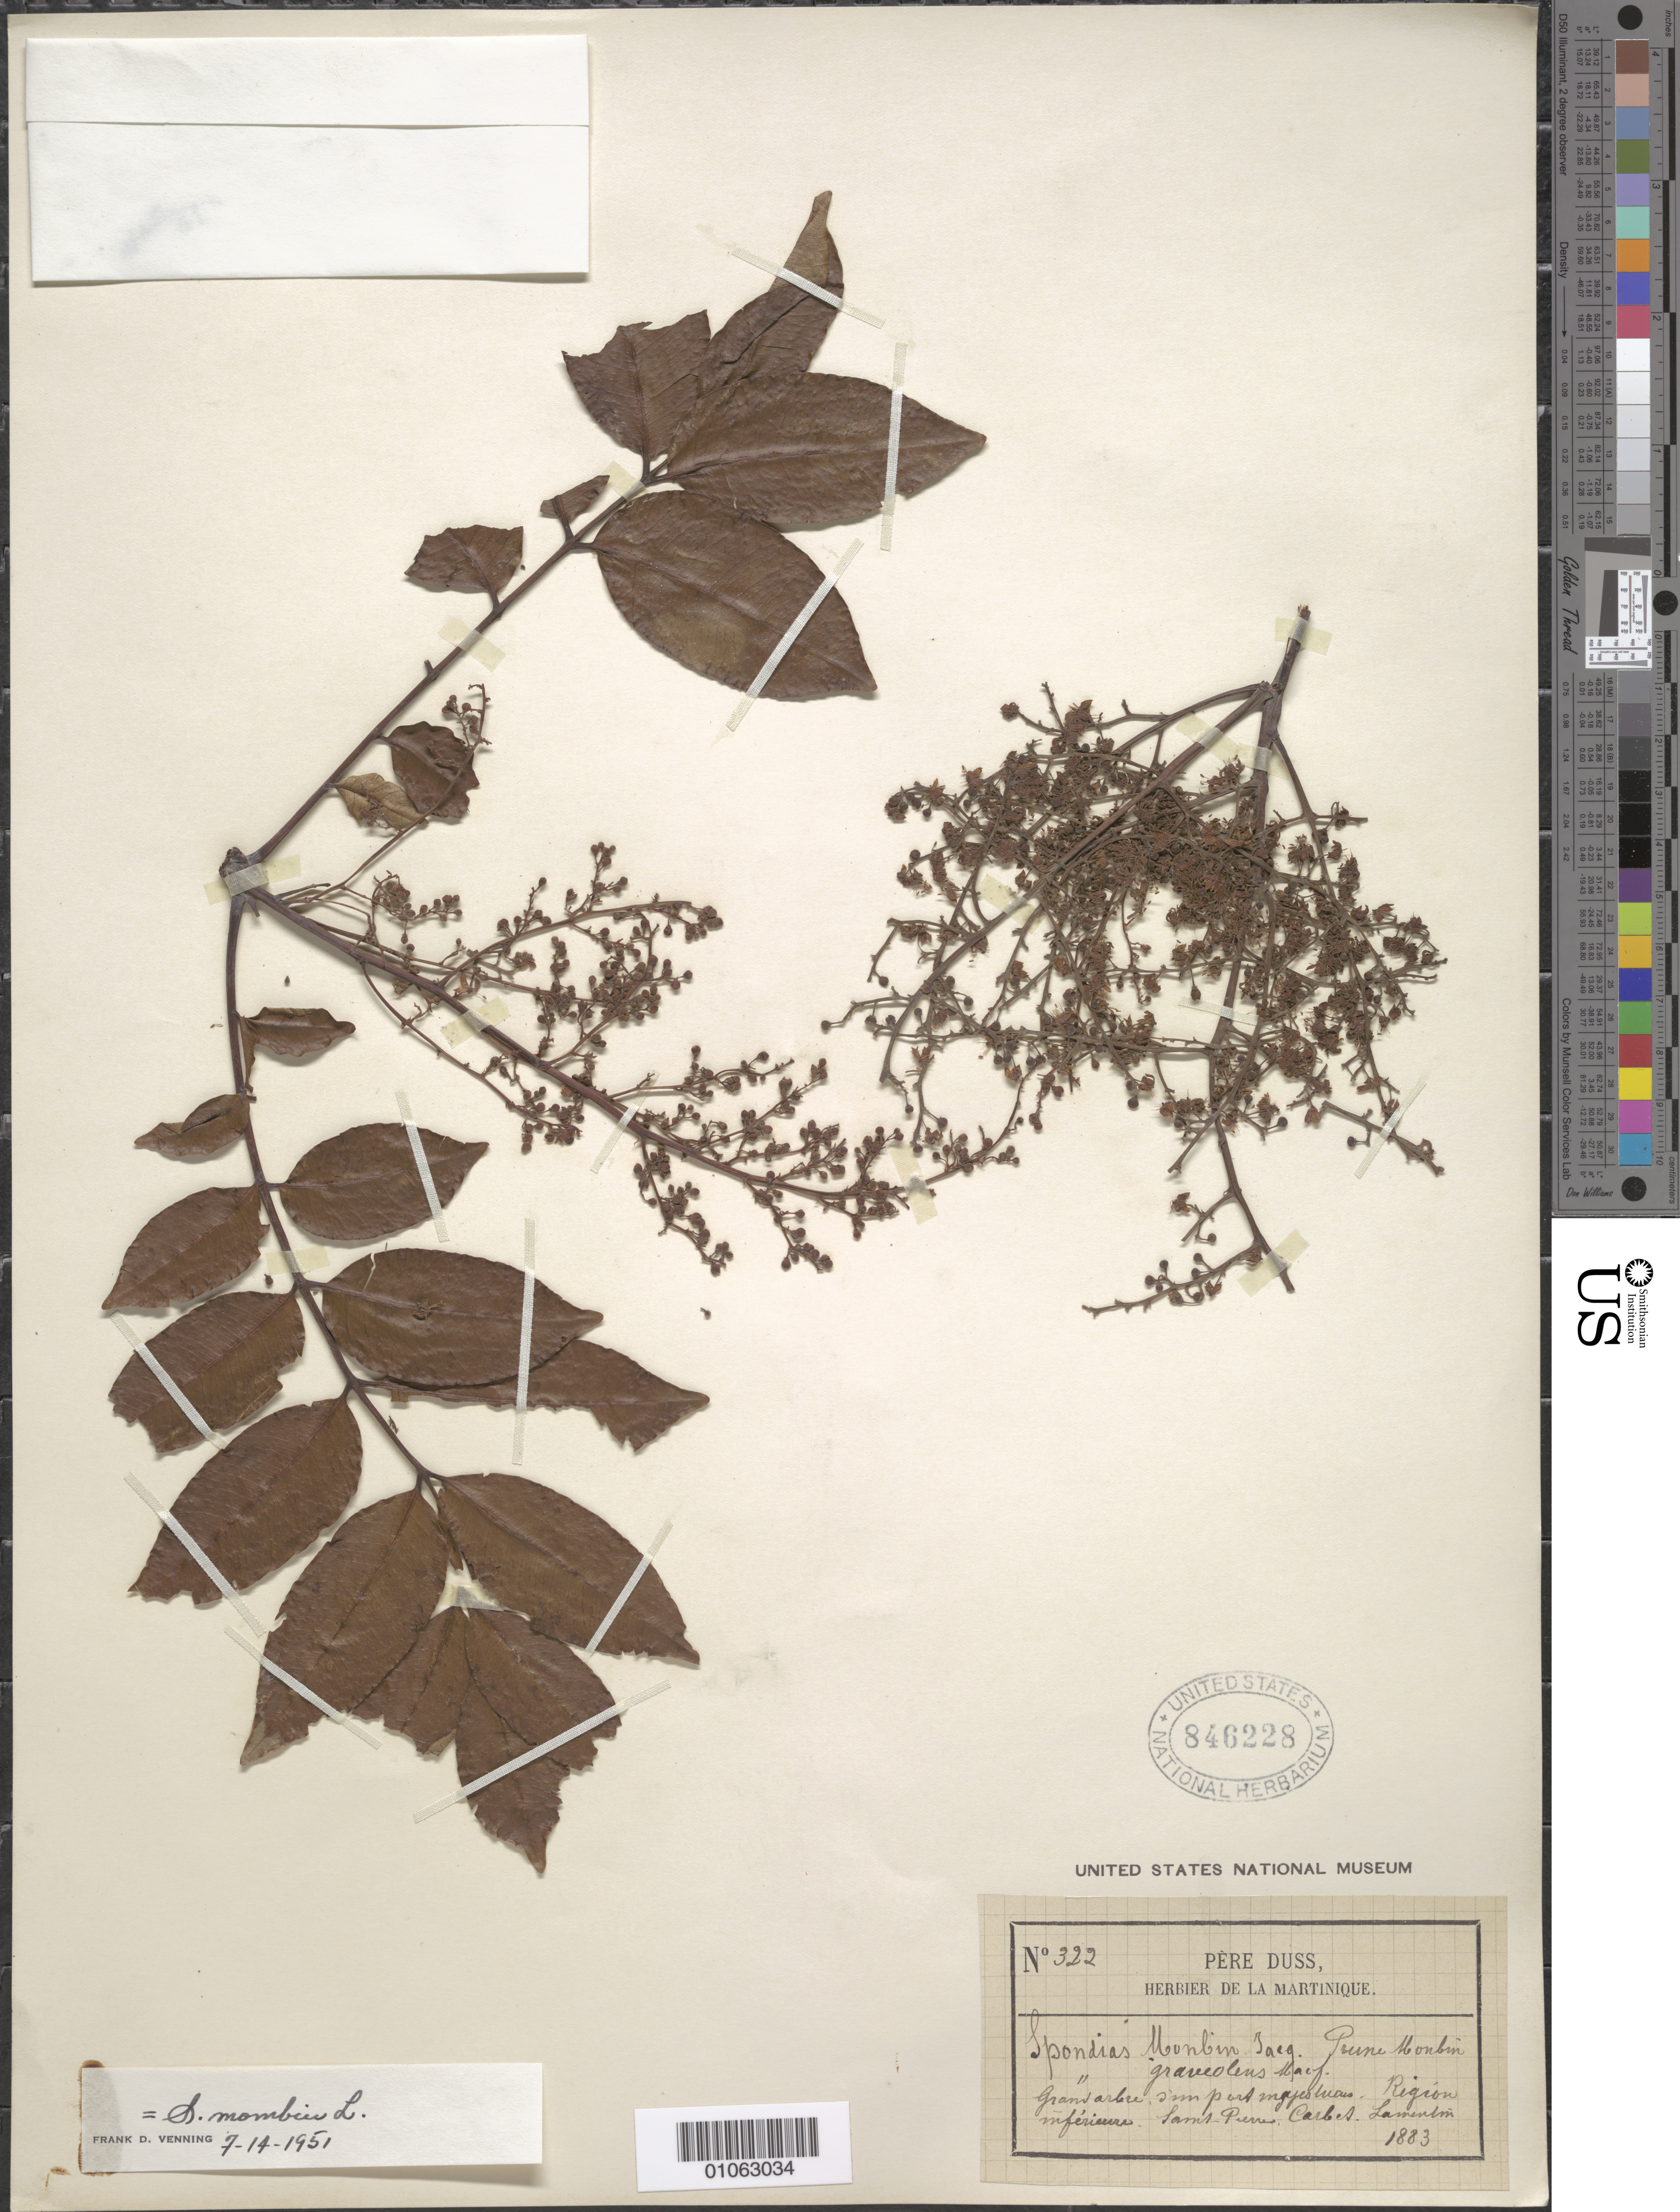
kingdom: Plantae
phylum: Tracheophyta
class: Magnoliopsida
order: Sapindales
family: Anacardiaceae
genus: Spondias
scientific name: Spondias mombin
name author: L.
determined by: Mitchell, J. D.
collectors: Père Duss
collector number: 322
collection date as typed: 01 Jan 1883 to 31 Dec 1883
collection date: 1883-01-01/1883-12-31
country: Martinique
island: Martinique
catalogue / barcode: US 846228